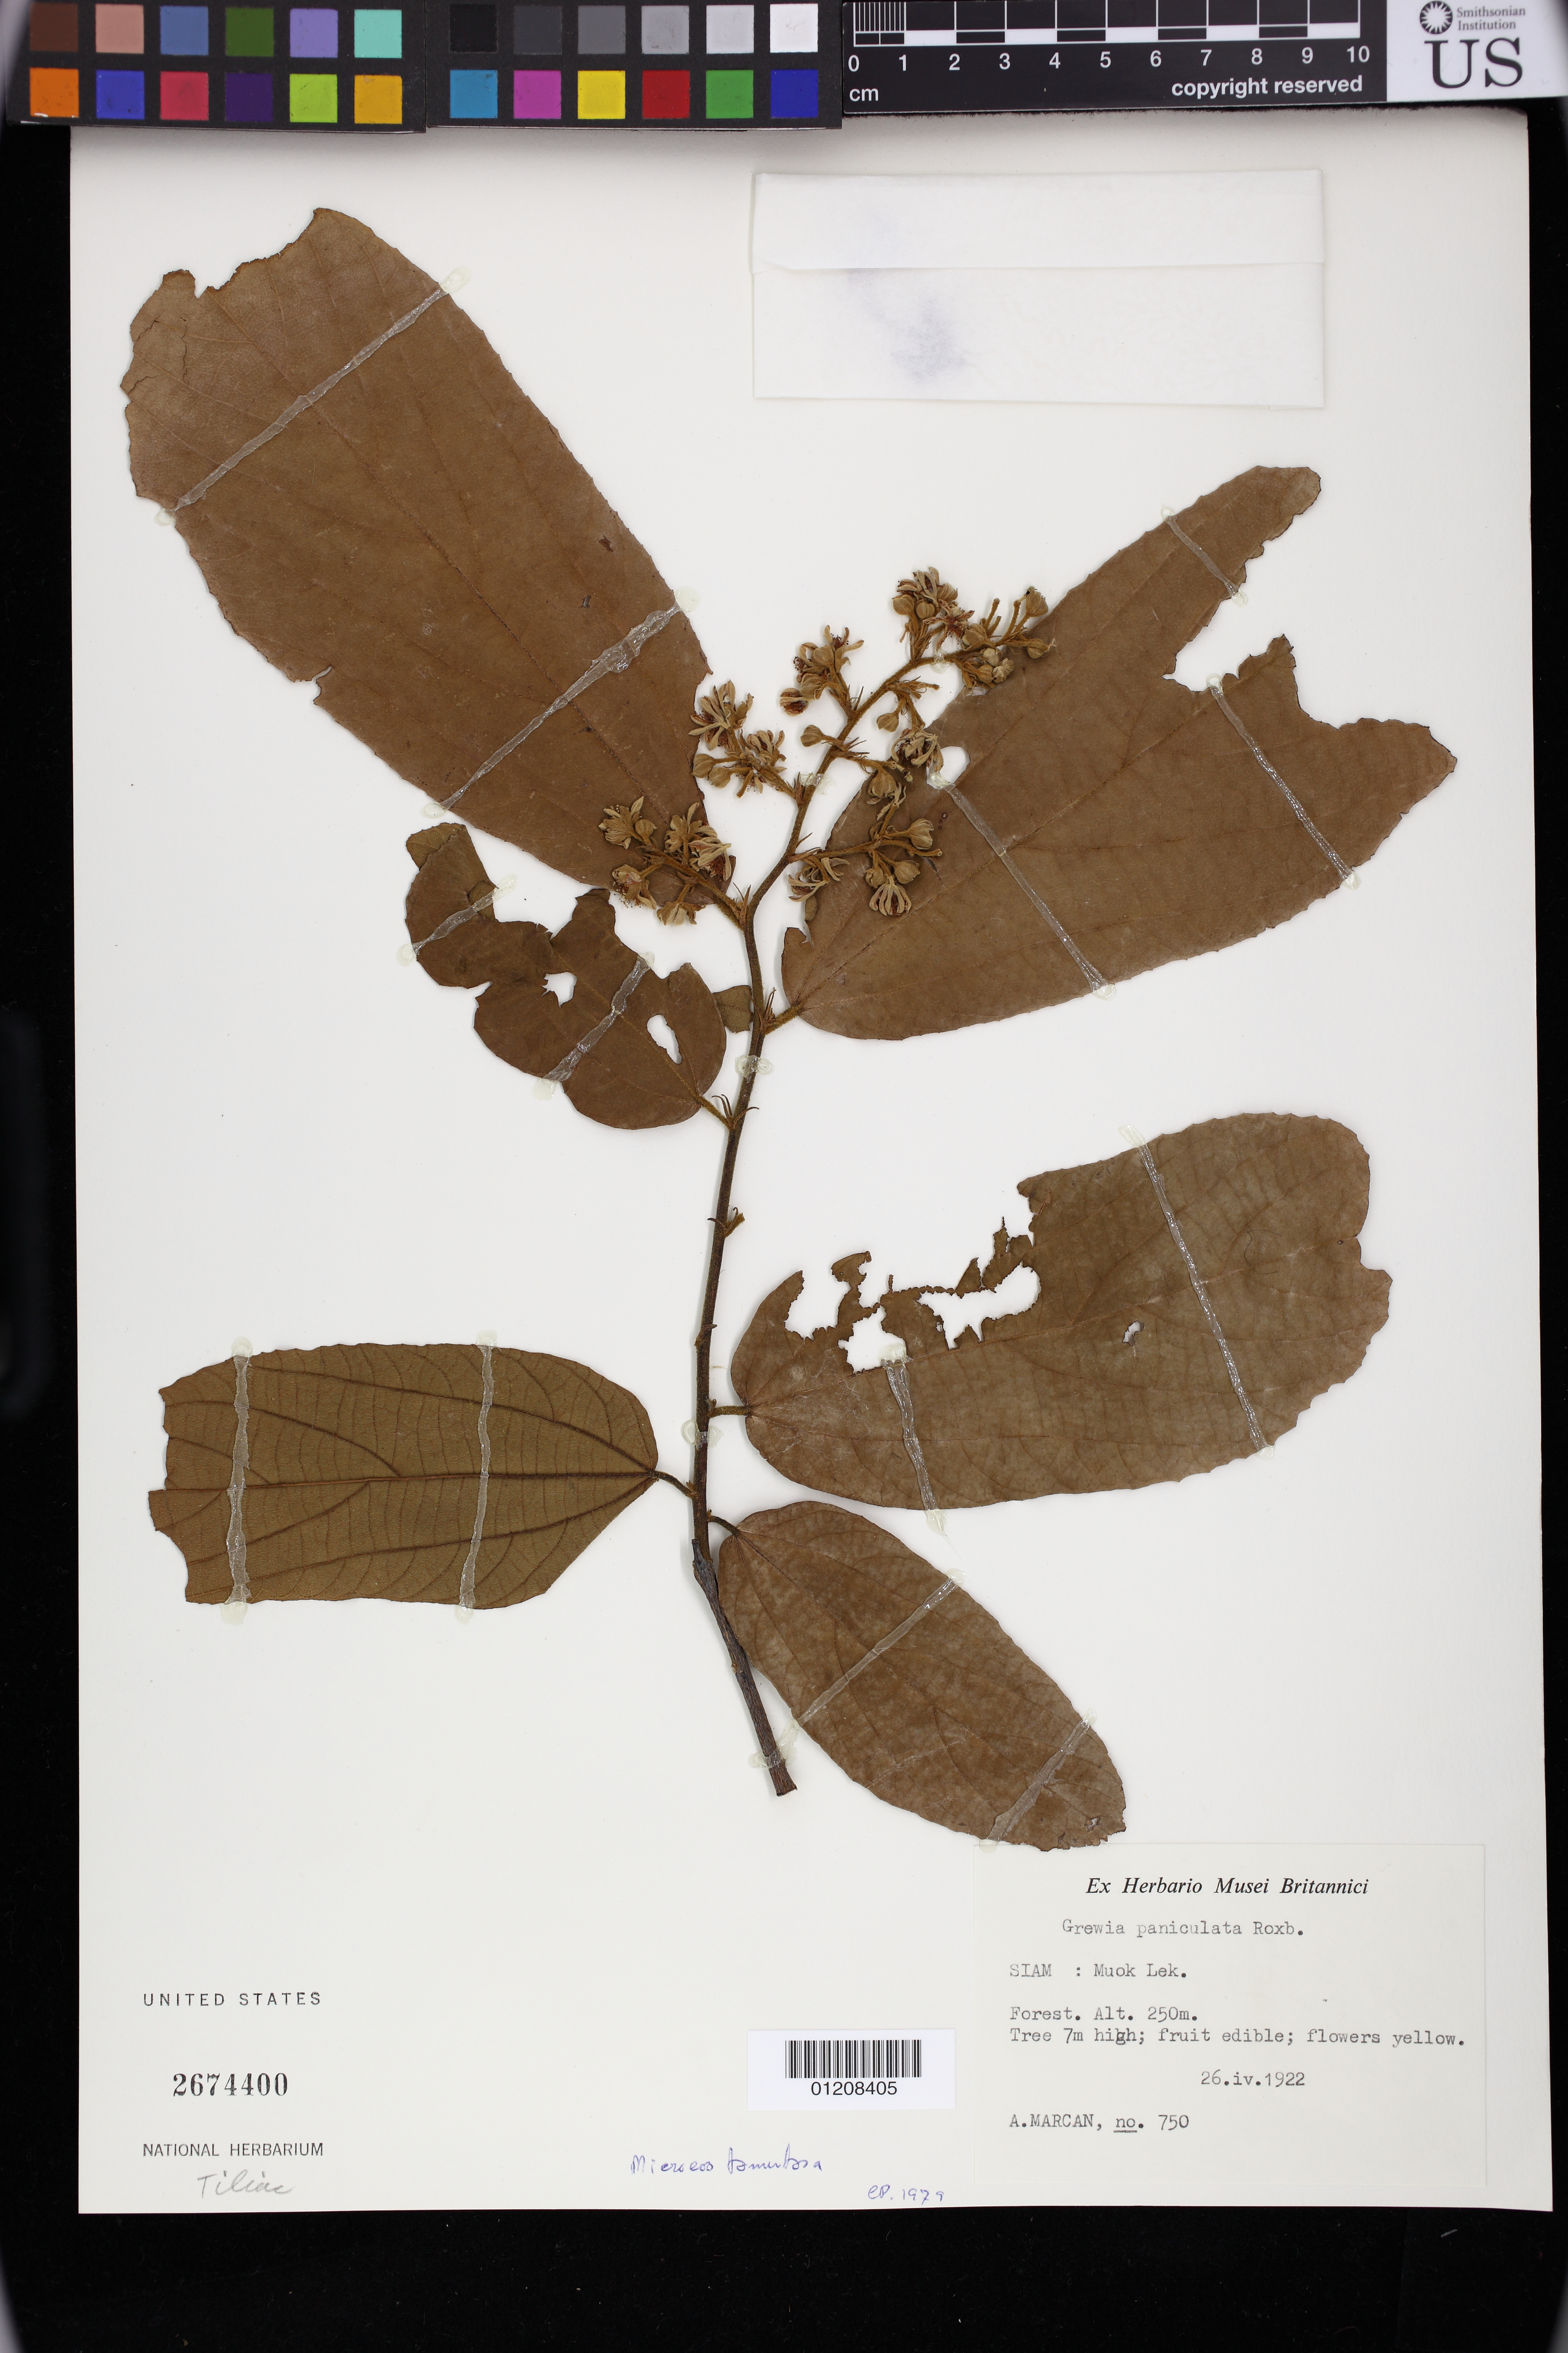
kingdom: Plantae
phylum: Tracheophyta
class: Magnoliopsida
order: Malvales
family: Malvaceae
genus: Microcos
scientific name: Microcos paniculata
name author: L.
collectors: A. Marcan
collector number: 750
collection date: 1922-04-26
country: Thailand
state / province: Saraburi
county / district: Muak Lek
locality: Forest.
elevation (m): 250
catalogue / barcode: US 2674400